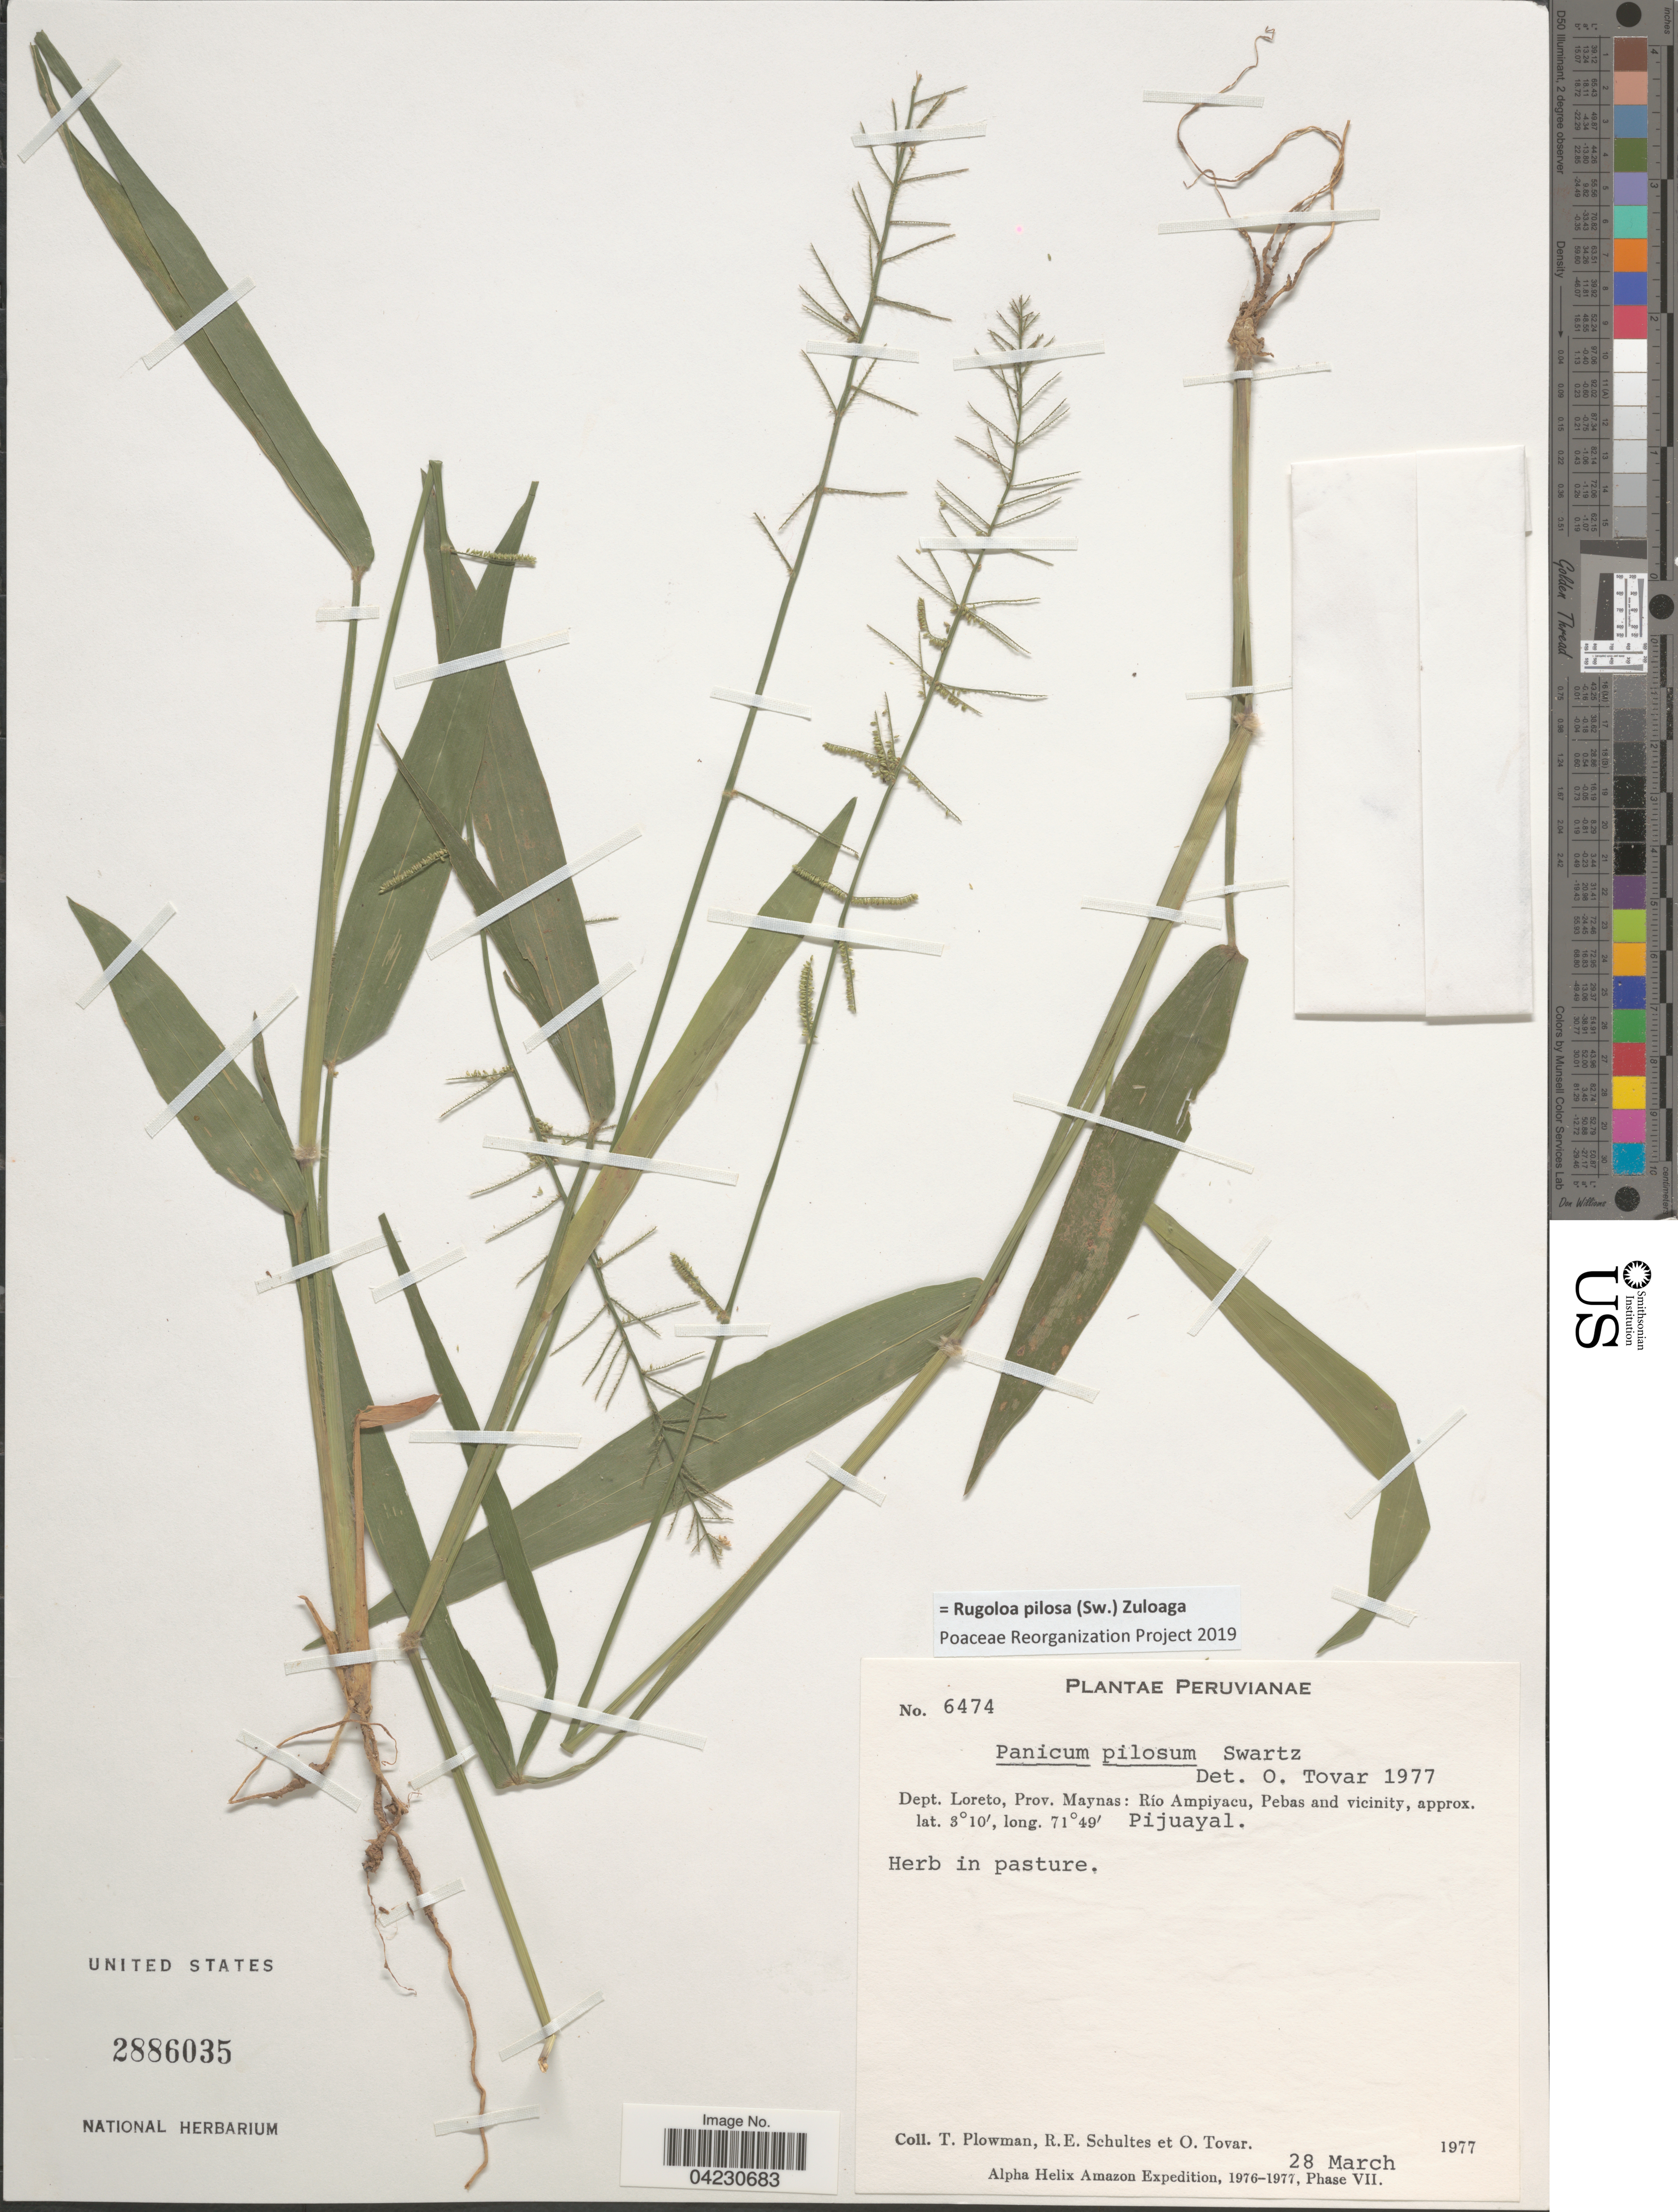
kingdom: Plantae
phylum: Tracheophyta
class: Liliopsida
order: Poales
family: Poaceae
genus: Rugoloa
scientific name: Rugoloa pilosa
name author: (Sw.) Zuloaga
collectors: T. Plowman, R. E. Schultes & Ó. Tovar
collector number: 6474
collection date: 1977-03-28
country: Peru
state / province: Loreto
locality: Peruvianae. Dept. Loreto, Prov. Maynas: Rio Ampiyacu, Pebas and vicinity. Pijuayal. Alpha Helix Amazon Expedition, 1976-1977, Phase VII.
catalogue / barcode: US 2886035